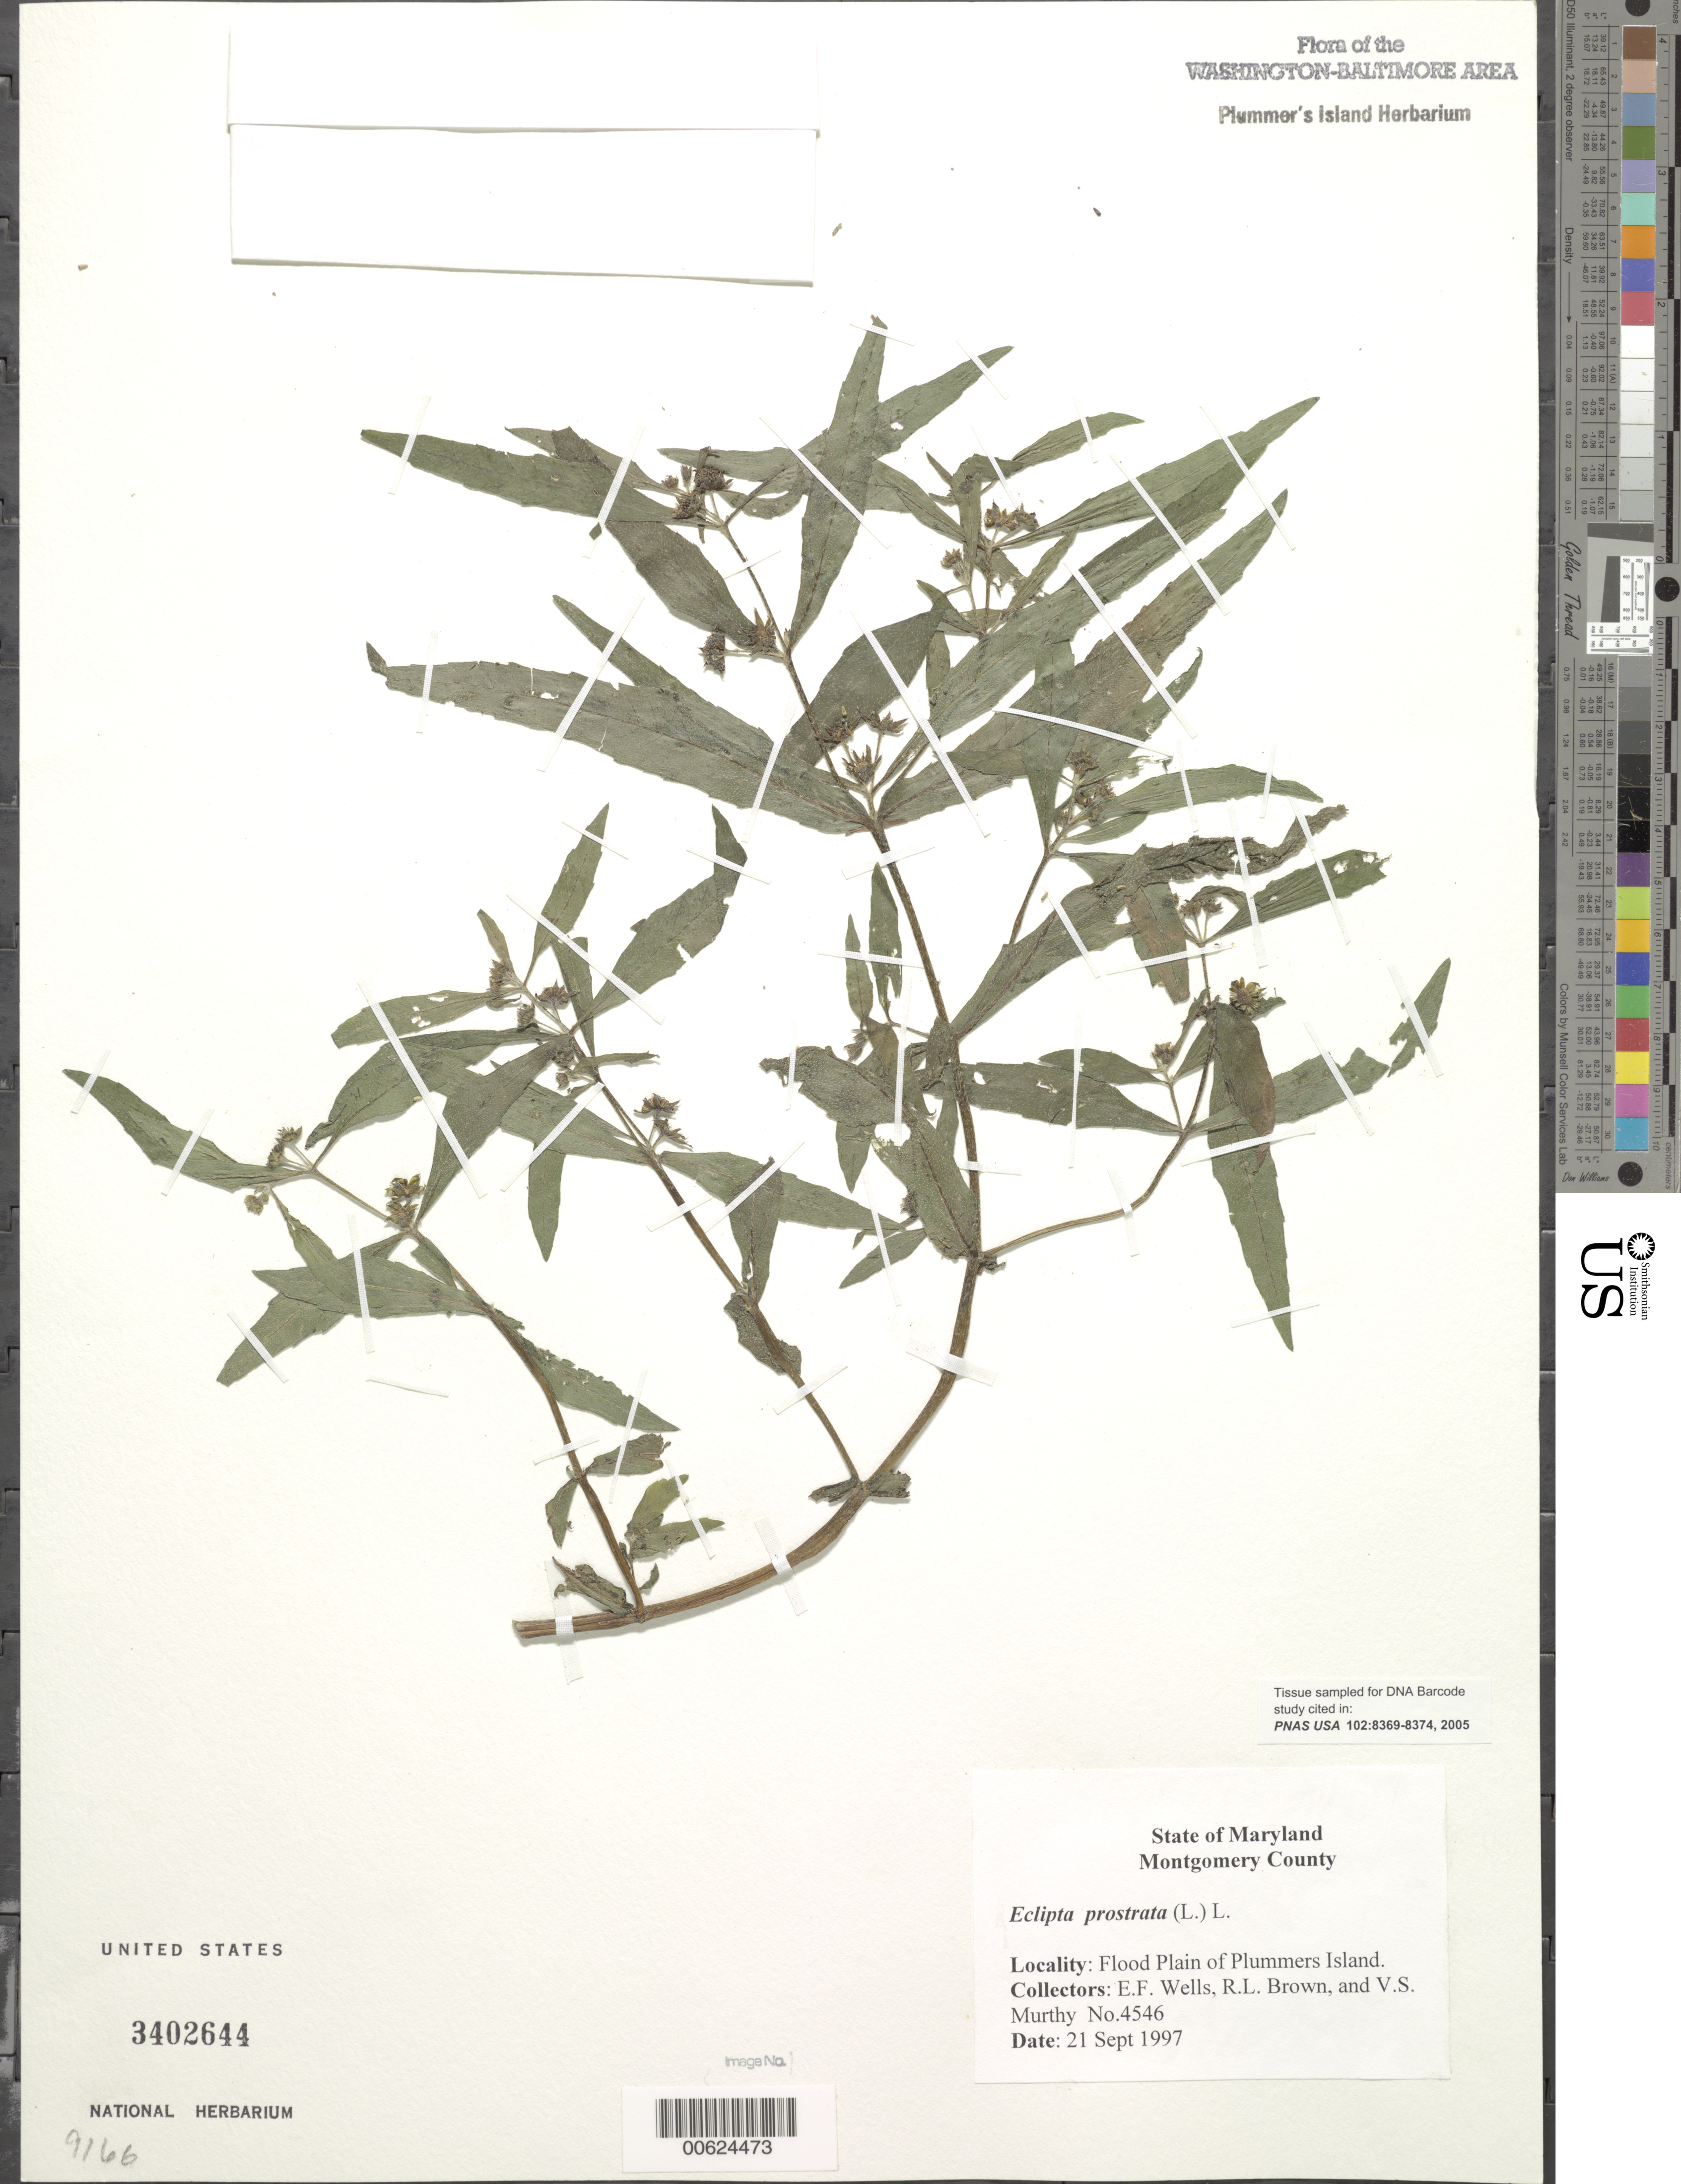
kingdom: Plantae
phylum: Tracheophyta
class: Magnoliopsida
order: Asterales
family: Asteraceae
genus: Eclipta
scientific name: Eclipta prostrata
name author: (L.) L.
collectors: E. F. Wells, R. L. Brown & V. S. Murthy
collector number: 4546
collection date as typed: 21 Sep 1997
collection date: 1997-09-21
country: United States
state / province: Maryland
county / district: Montgomery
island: Plummers Island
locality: Flood plain of Plummers Island Plummers Island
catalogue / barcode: US 3402644